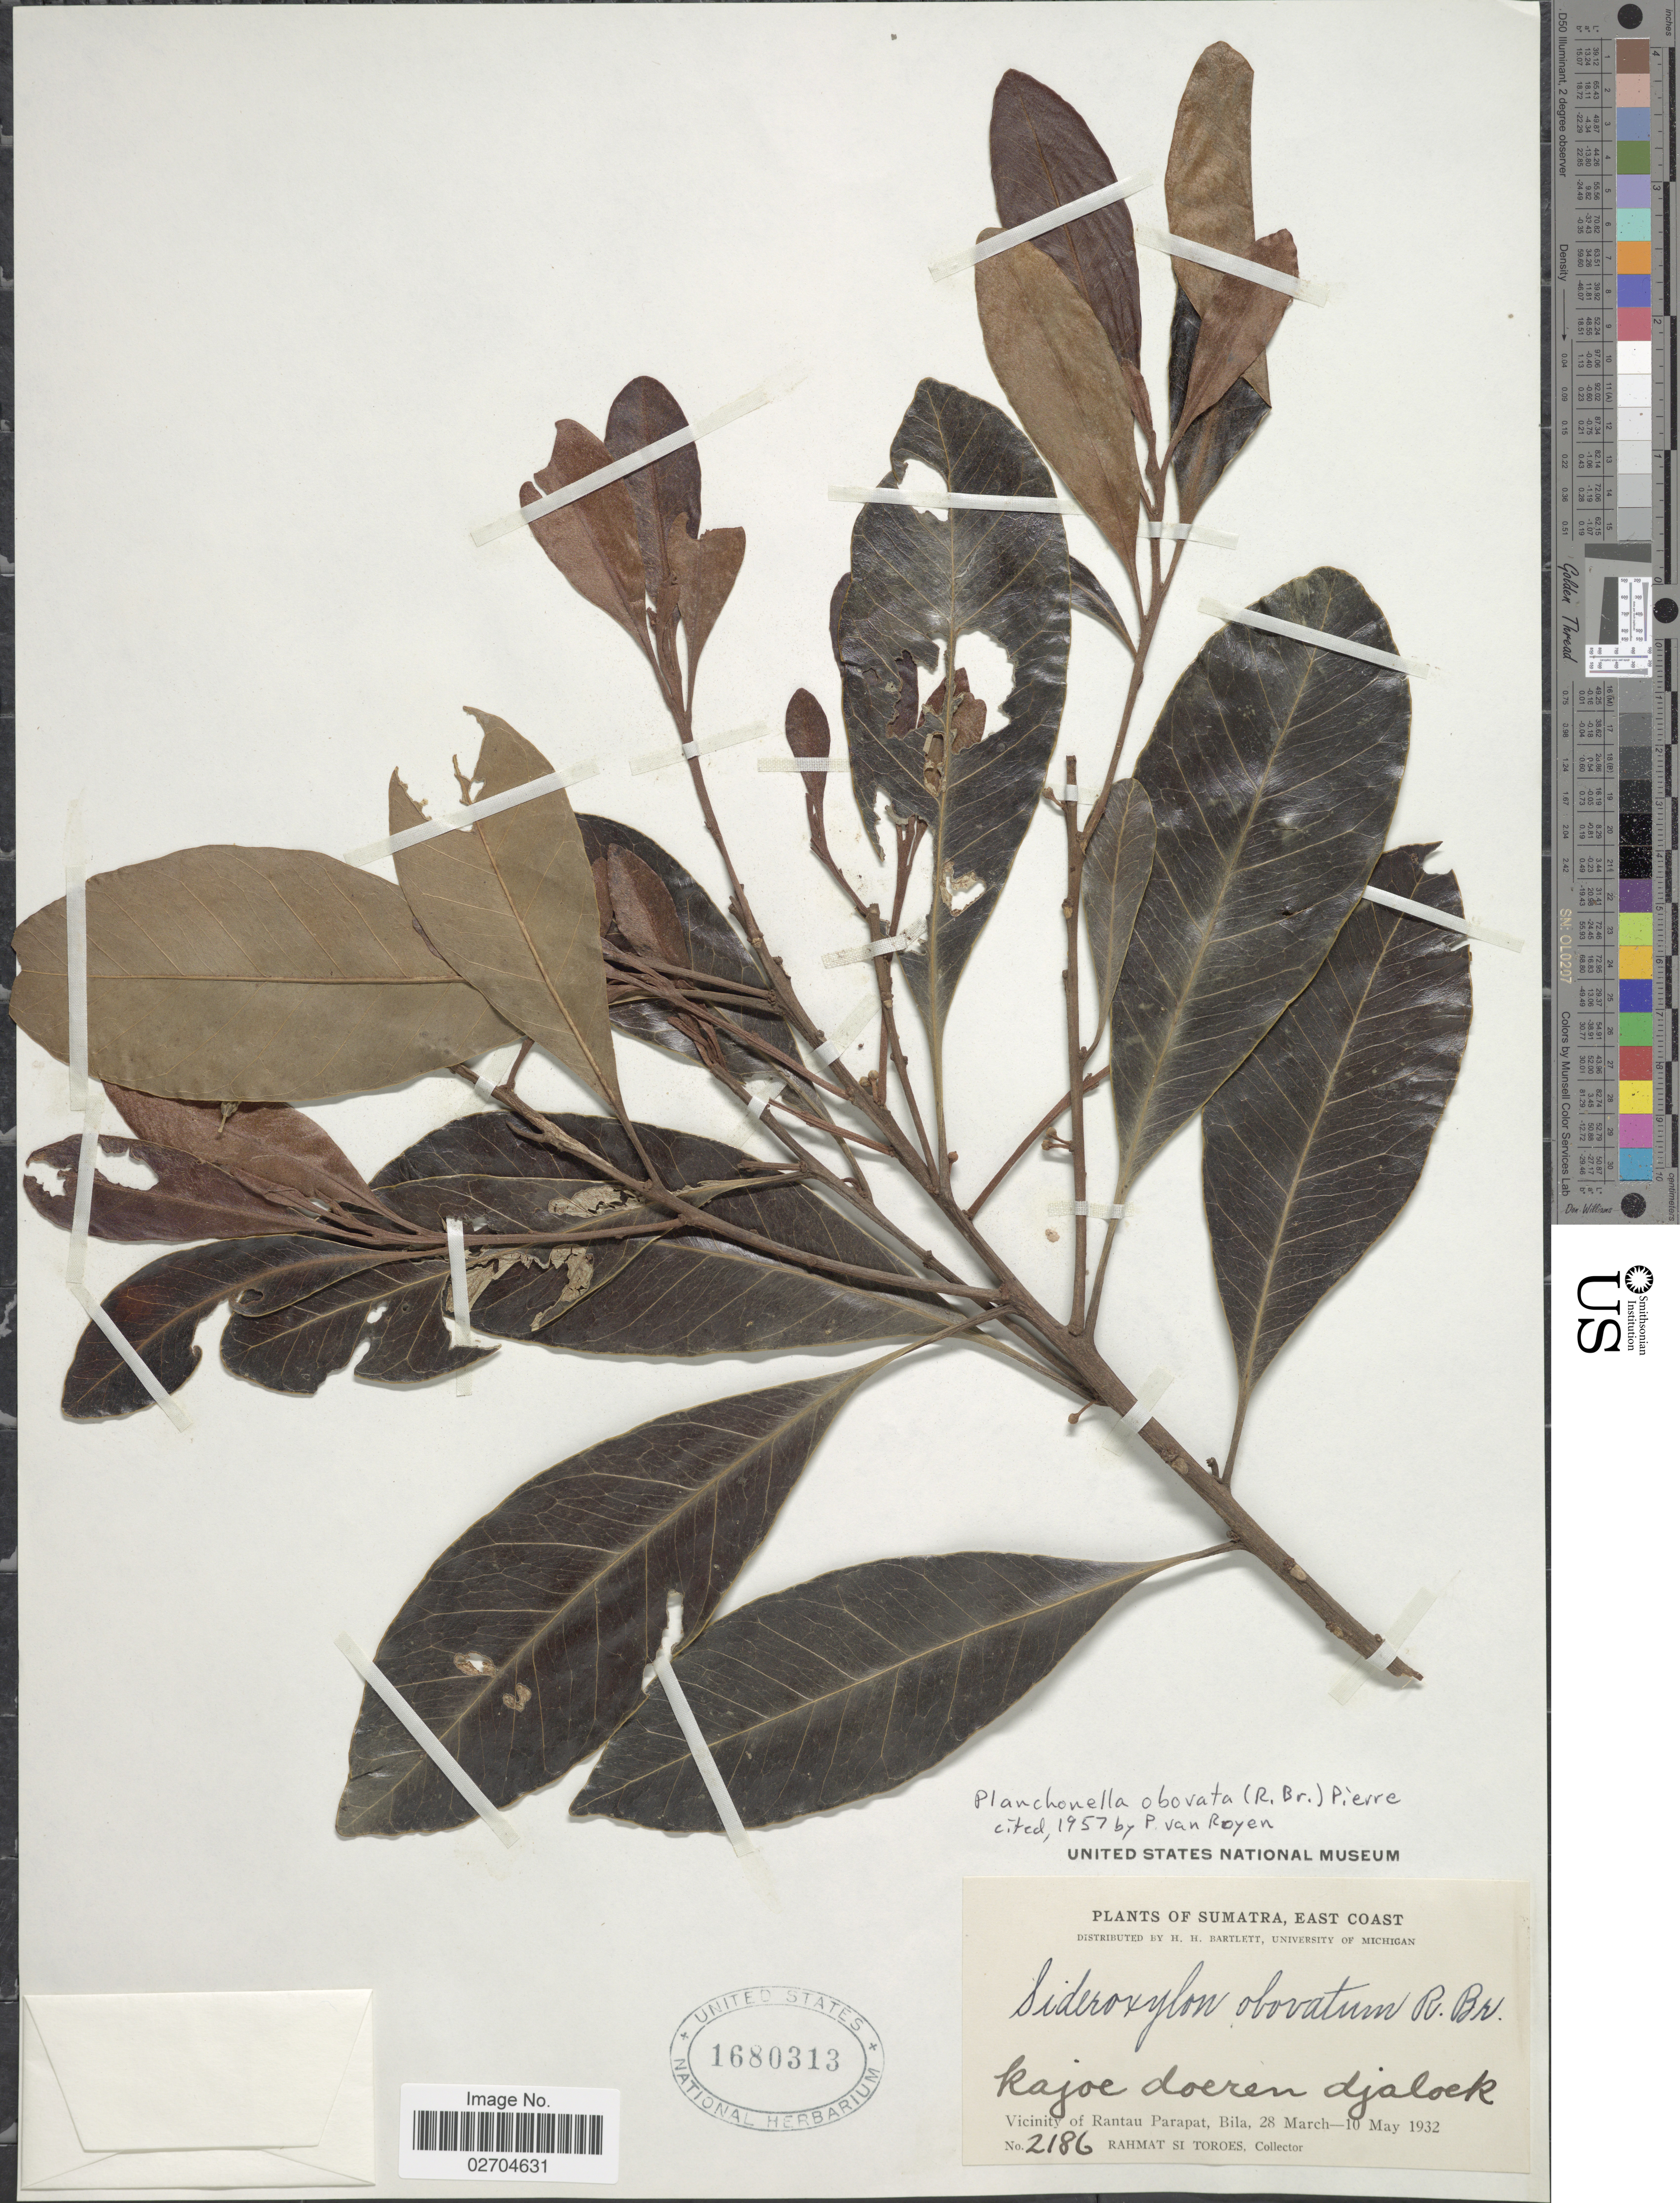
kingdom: Plantae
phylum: Tracheophyta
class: Magnoliopsida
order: Ericales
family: Sapotaceae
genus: Planchonella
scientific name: Planchonella obovata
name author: (R. Br.) Pierre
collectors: Rahmat Si Boeea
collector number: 2186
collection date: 1932-03-28/1932-05-10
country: Indonesia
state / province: Sumatra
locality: East Coast. Vicinity of Rantau Parapat, Bila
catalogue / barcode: US 1680313